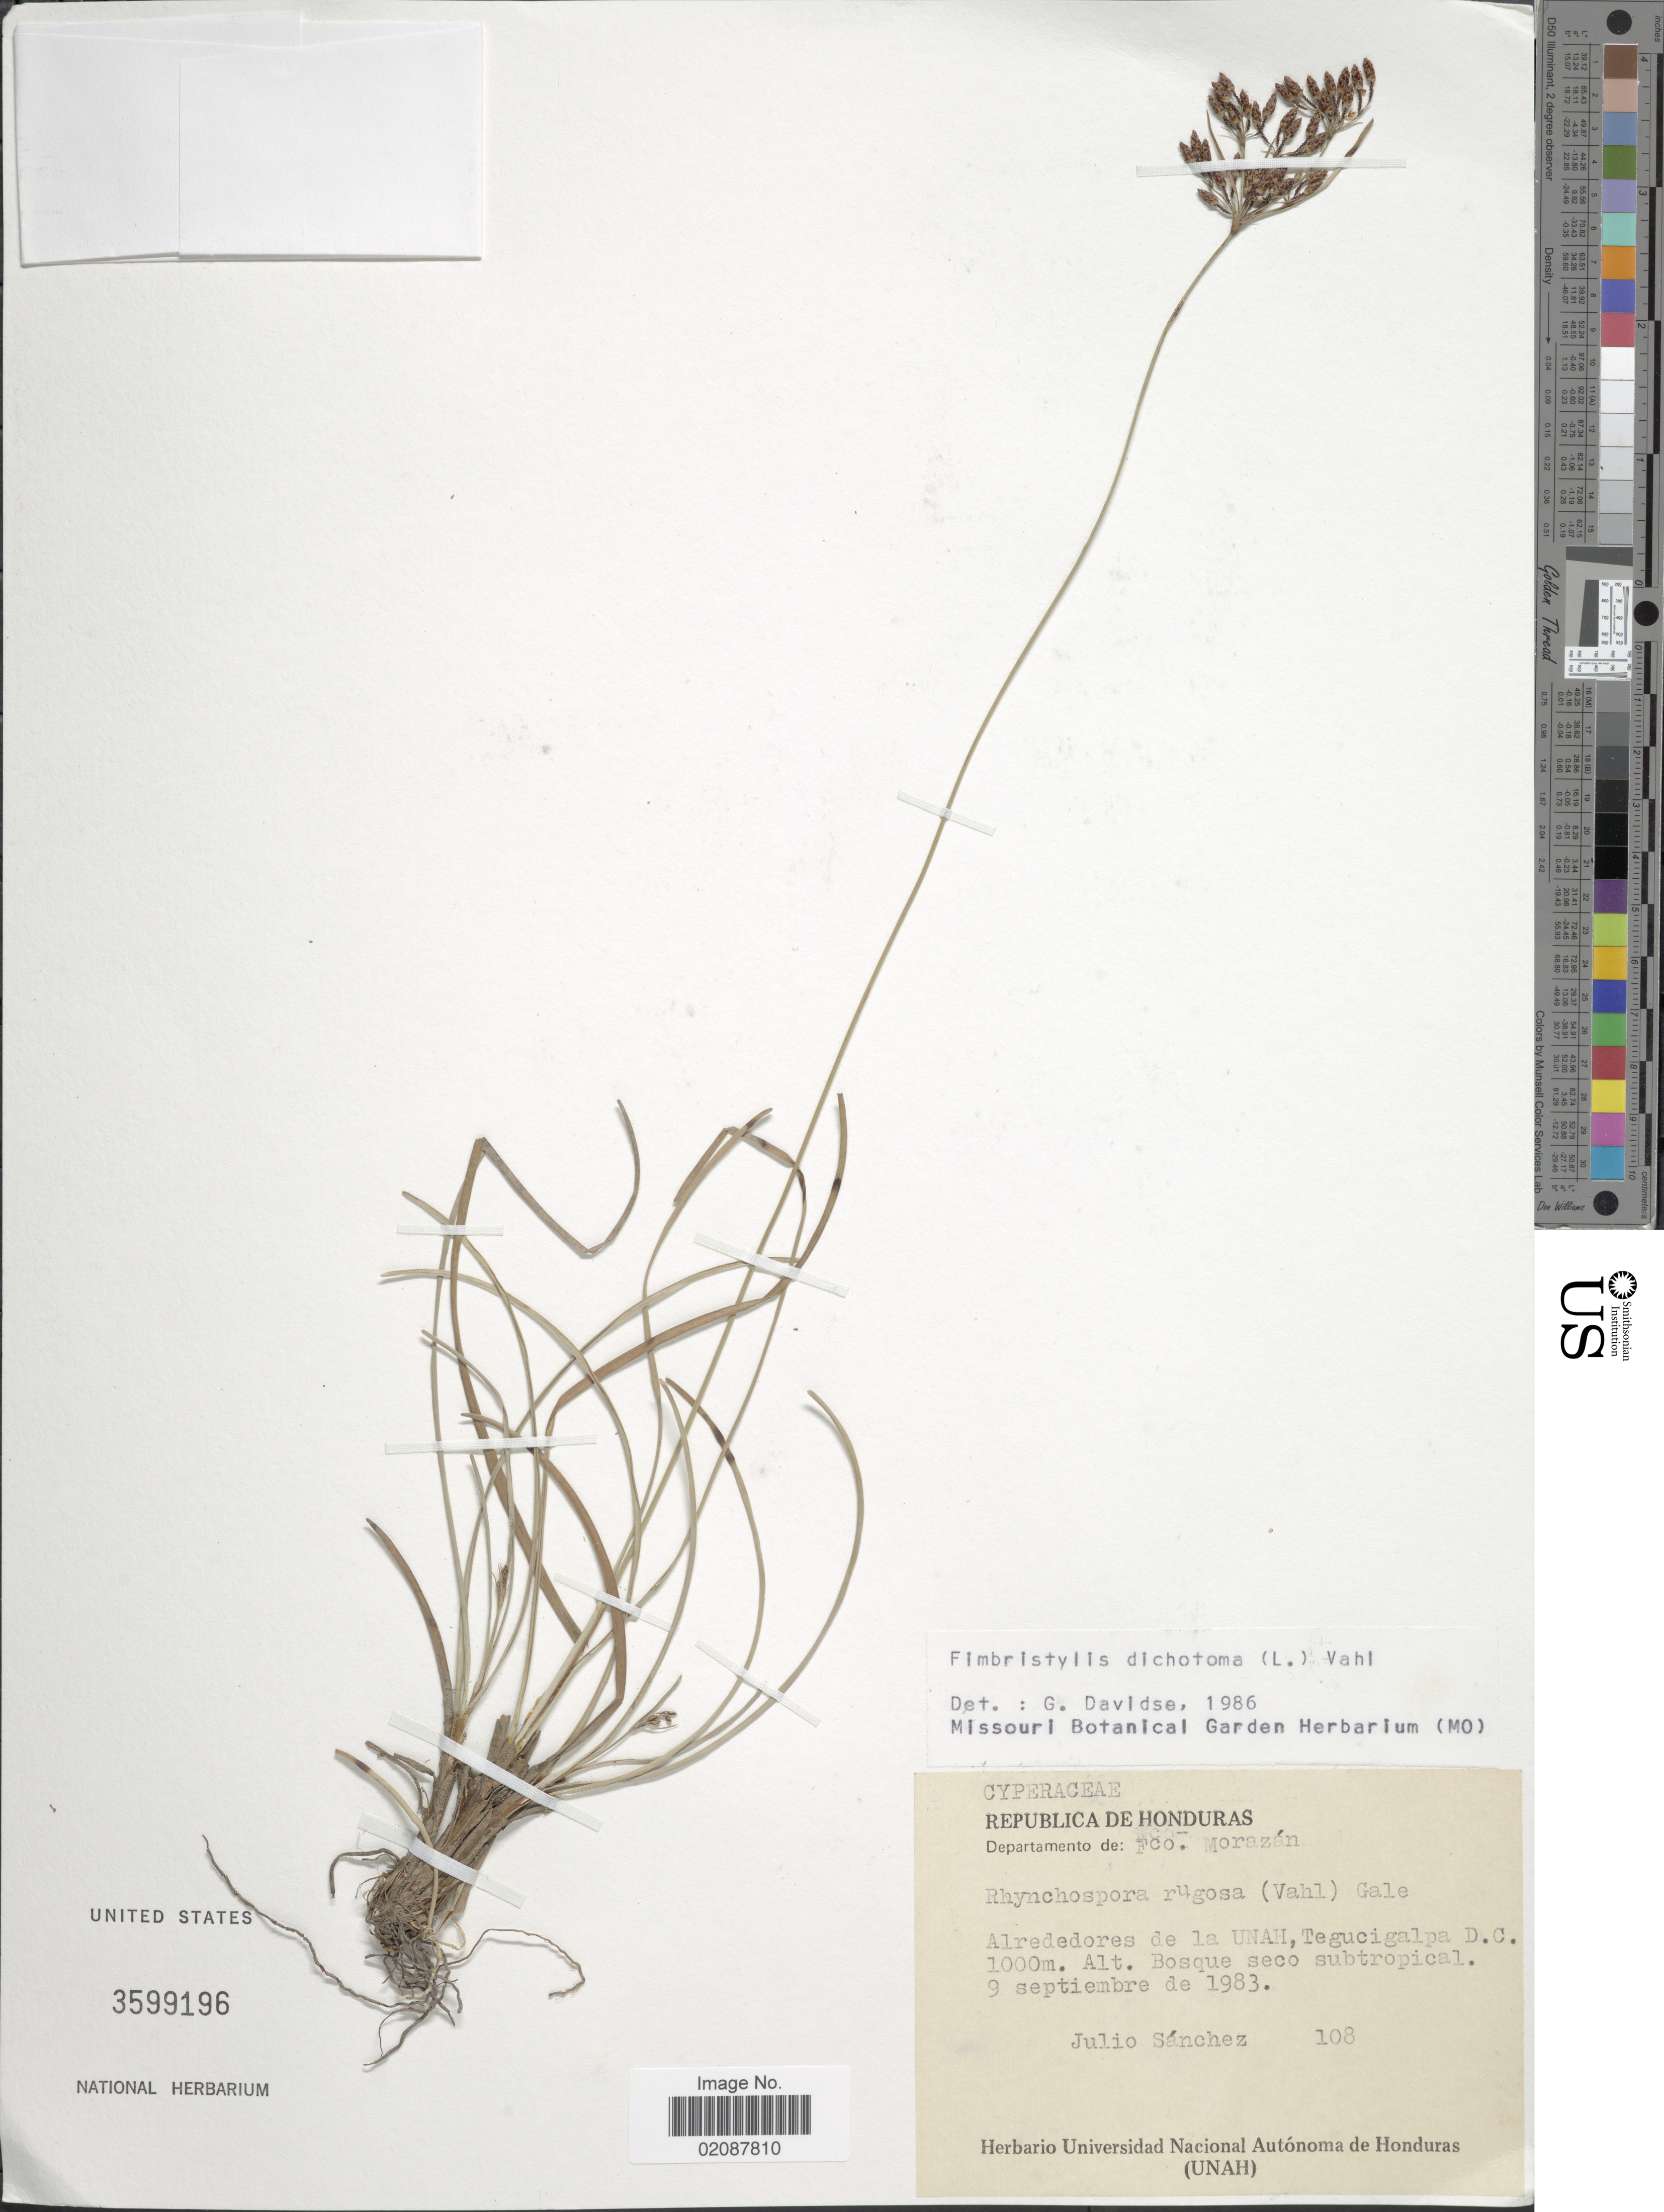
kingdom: Plantae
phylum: Tracheophyta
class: Liliopsida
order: Poales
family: Cyperaceae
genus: Fimbristylis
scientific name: Fimbristylis dichotoma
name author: (L.) Vahl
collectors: J. Sánchez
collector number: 108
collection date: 1983-09-09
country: Honduras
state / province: Fco. Morazán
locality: Departamento de: Fco. Morazán. Alrededores de la UNAH, Tegucigalpa D.C.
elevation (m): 1000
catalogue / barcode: US 3599196